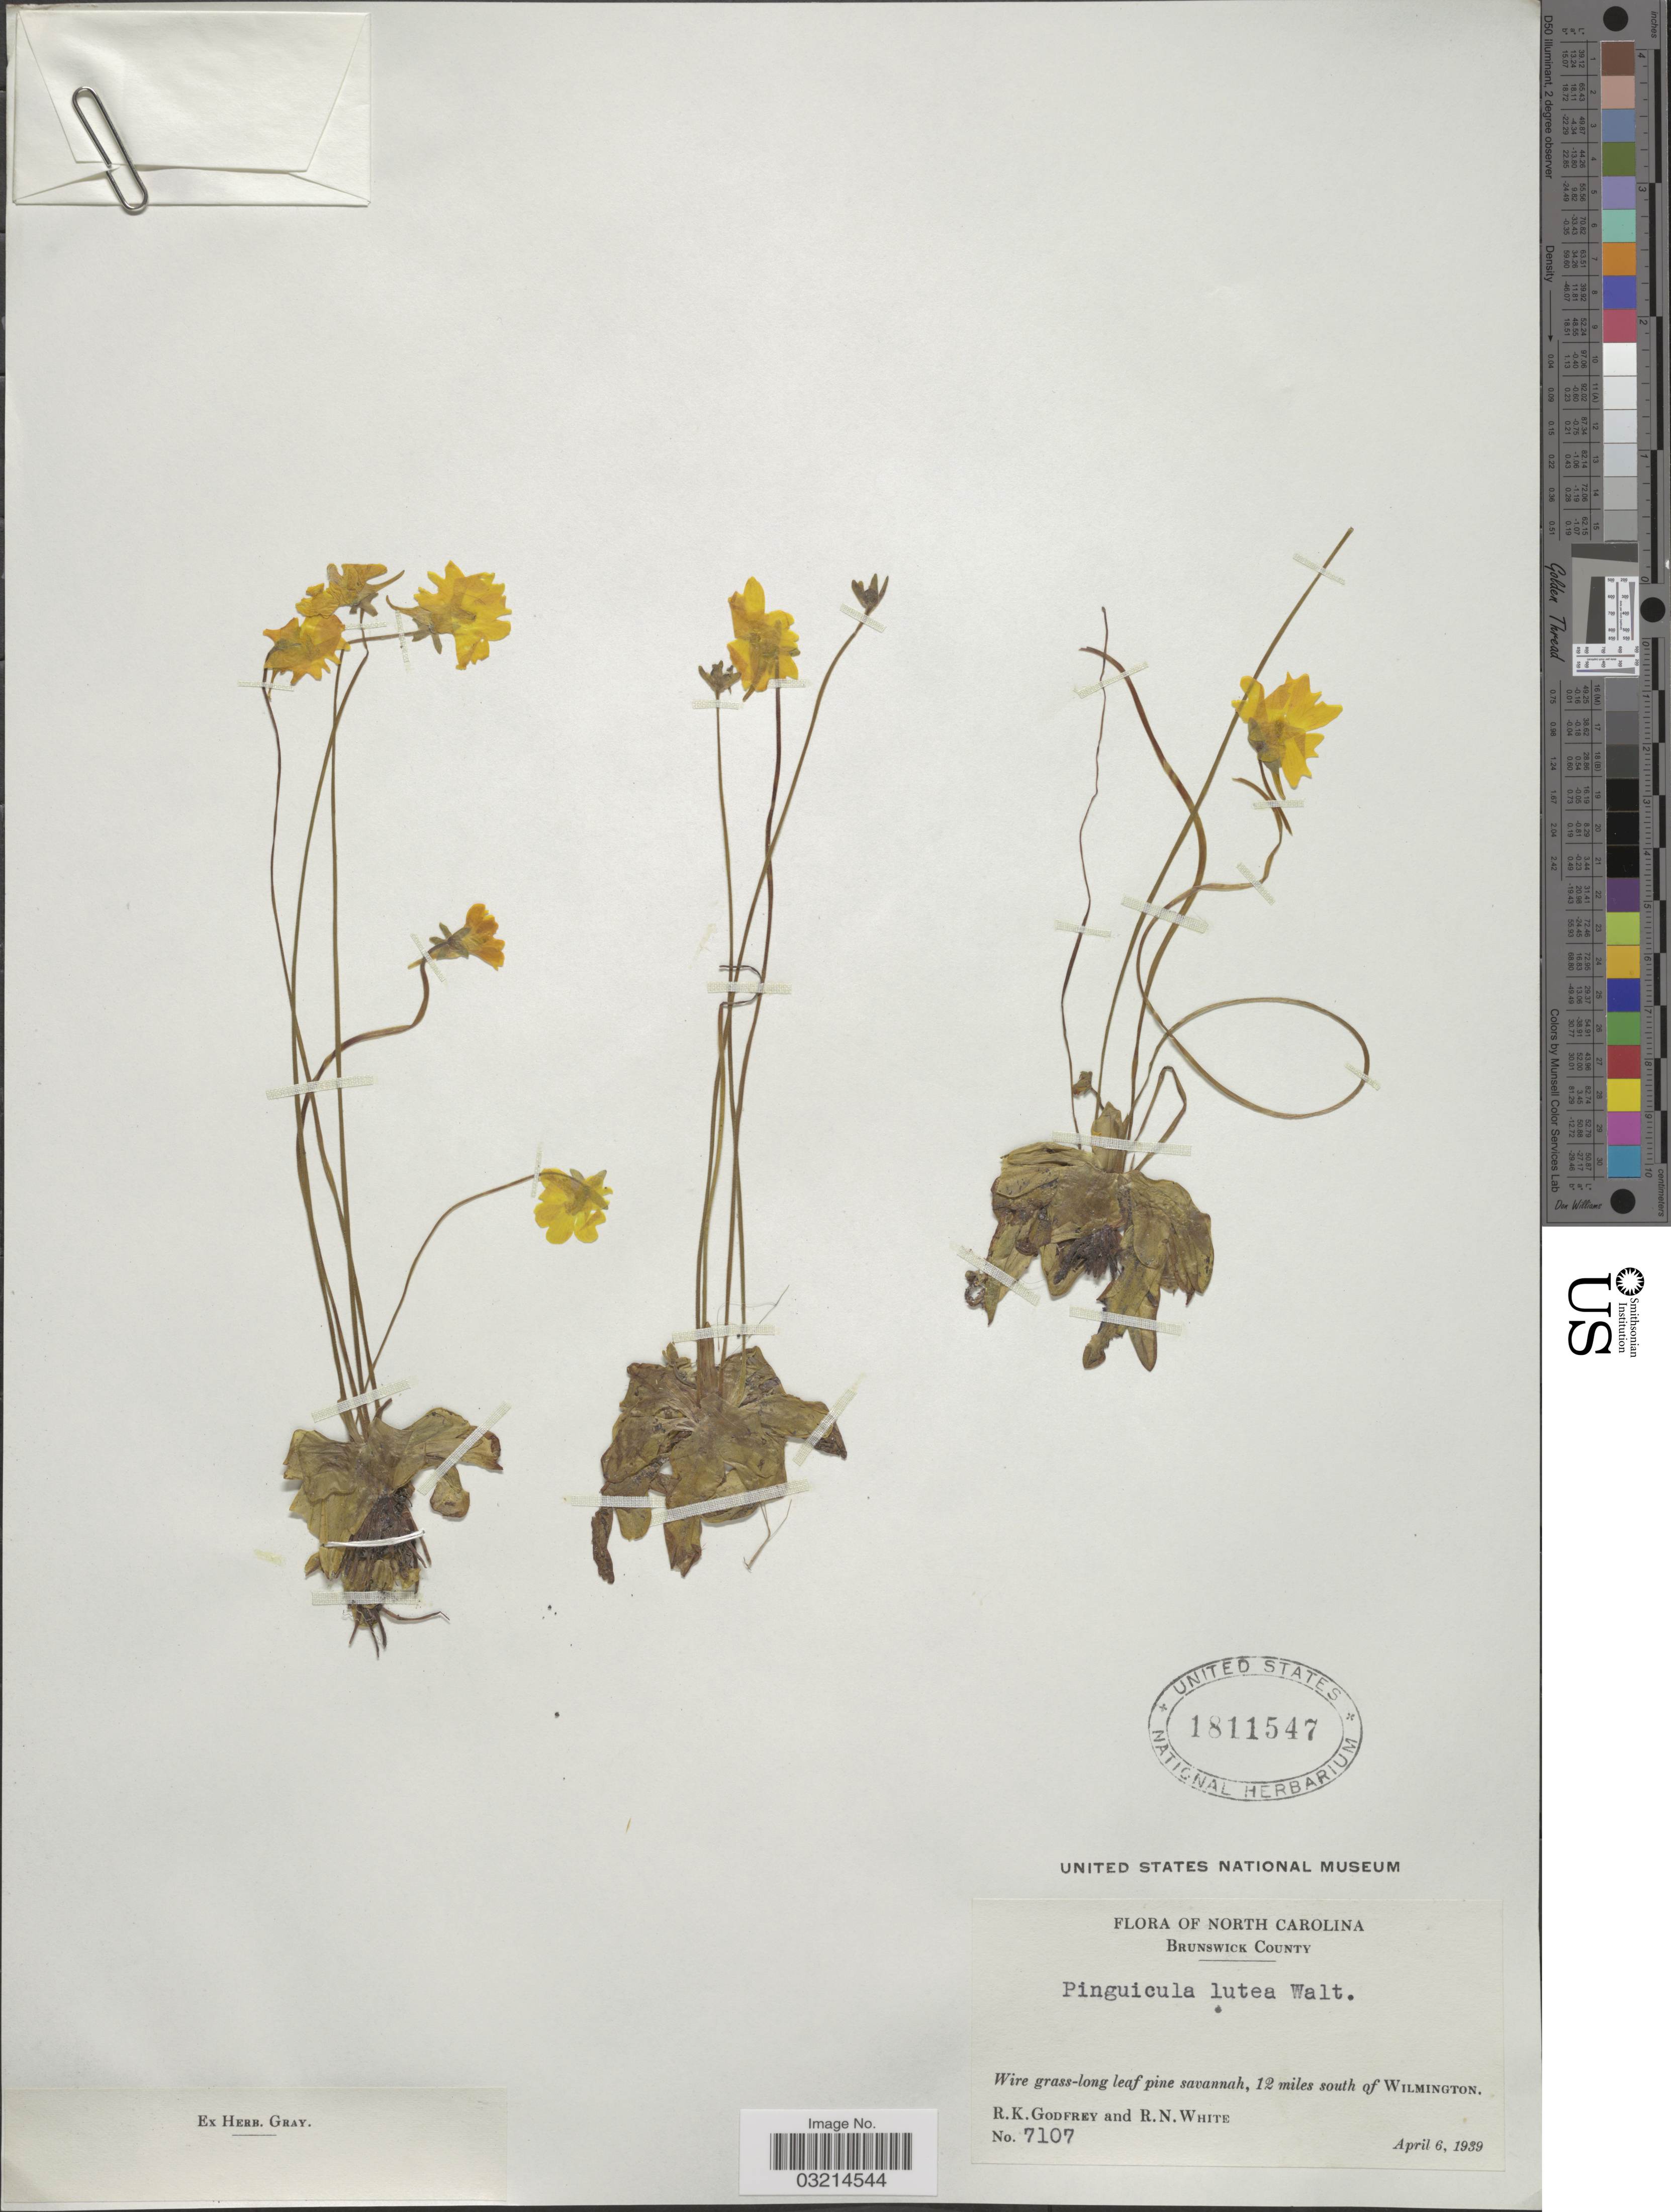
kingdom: Plantae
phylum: Tracheophyta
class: Magnoliopsida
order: Lamiales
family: Lentibulariaceae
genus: Pinguicula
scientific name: Pinguicula lutea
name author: Walter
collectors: R. K. Godfrey & R. N. White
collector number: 7107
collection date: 1939-04-06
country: United States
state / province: North Carolina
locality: Brunswick County, Wire grass-long leaf pine savannah, 12 miles south of Wilmington.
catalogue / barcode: US 1811547